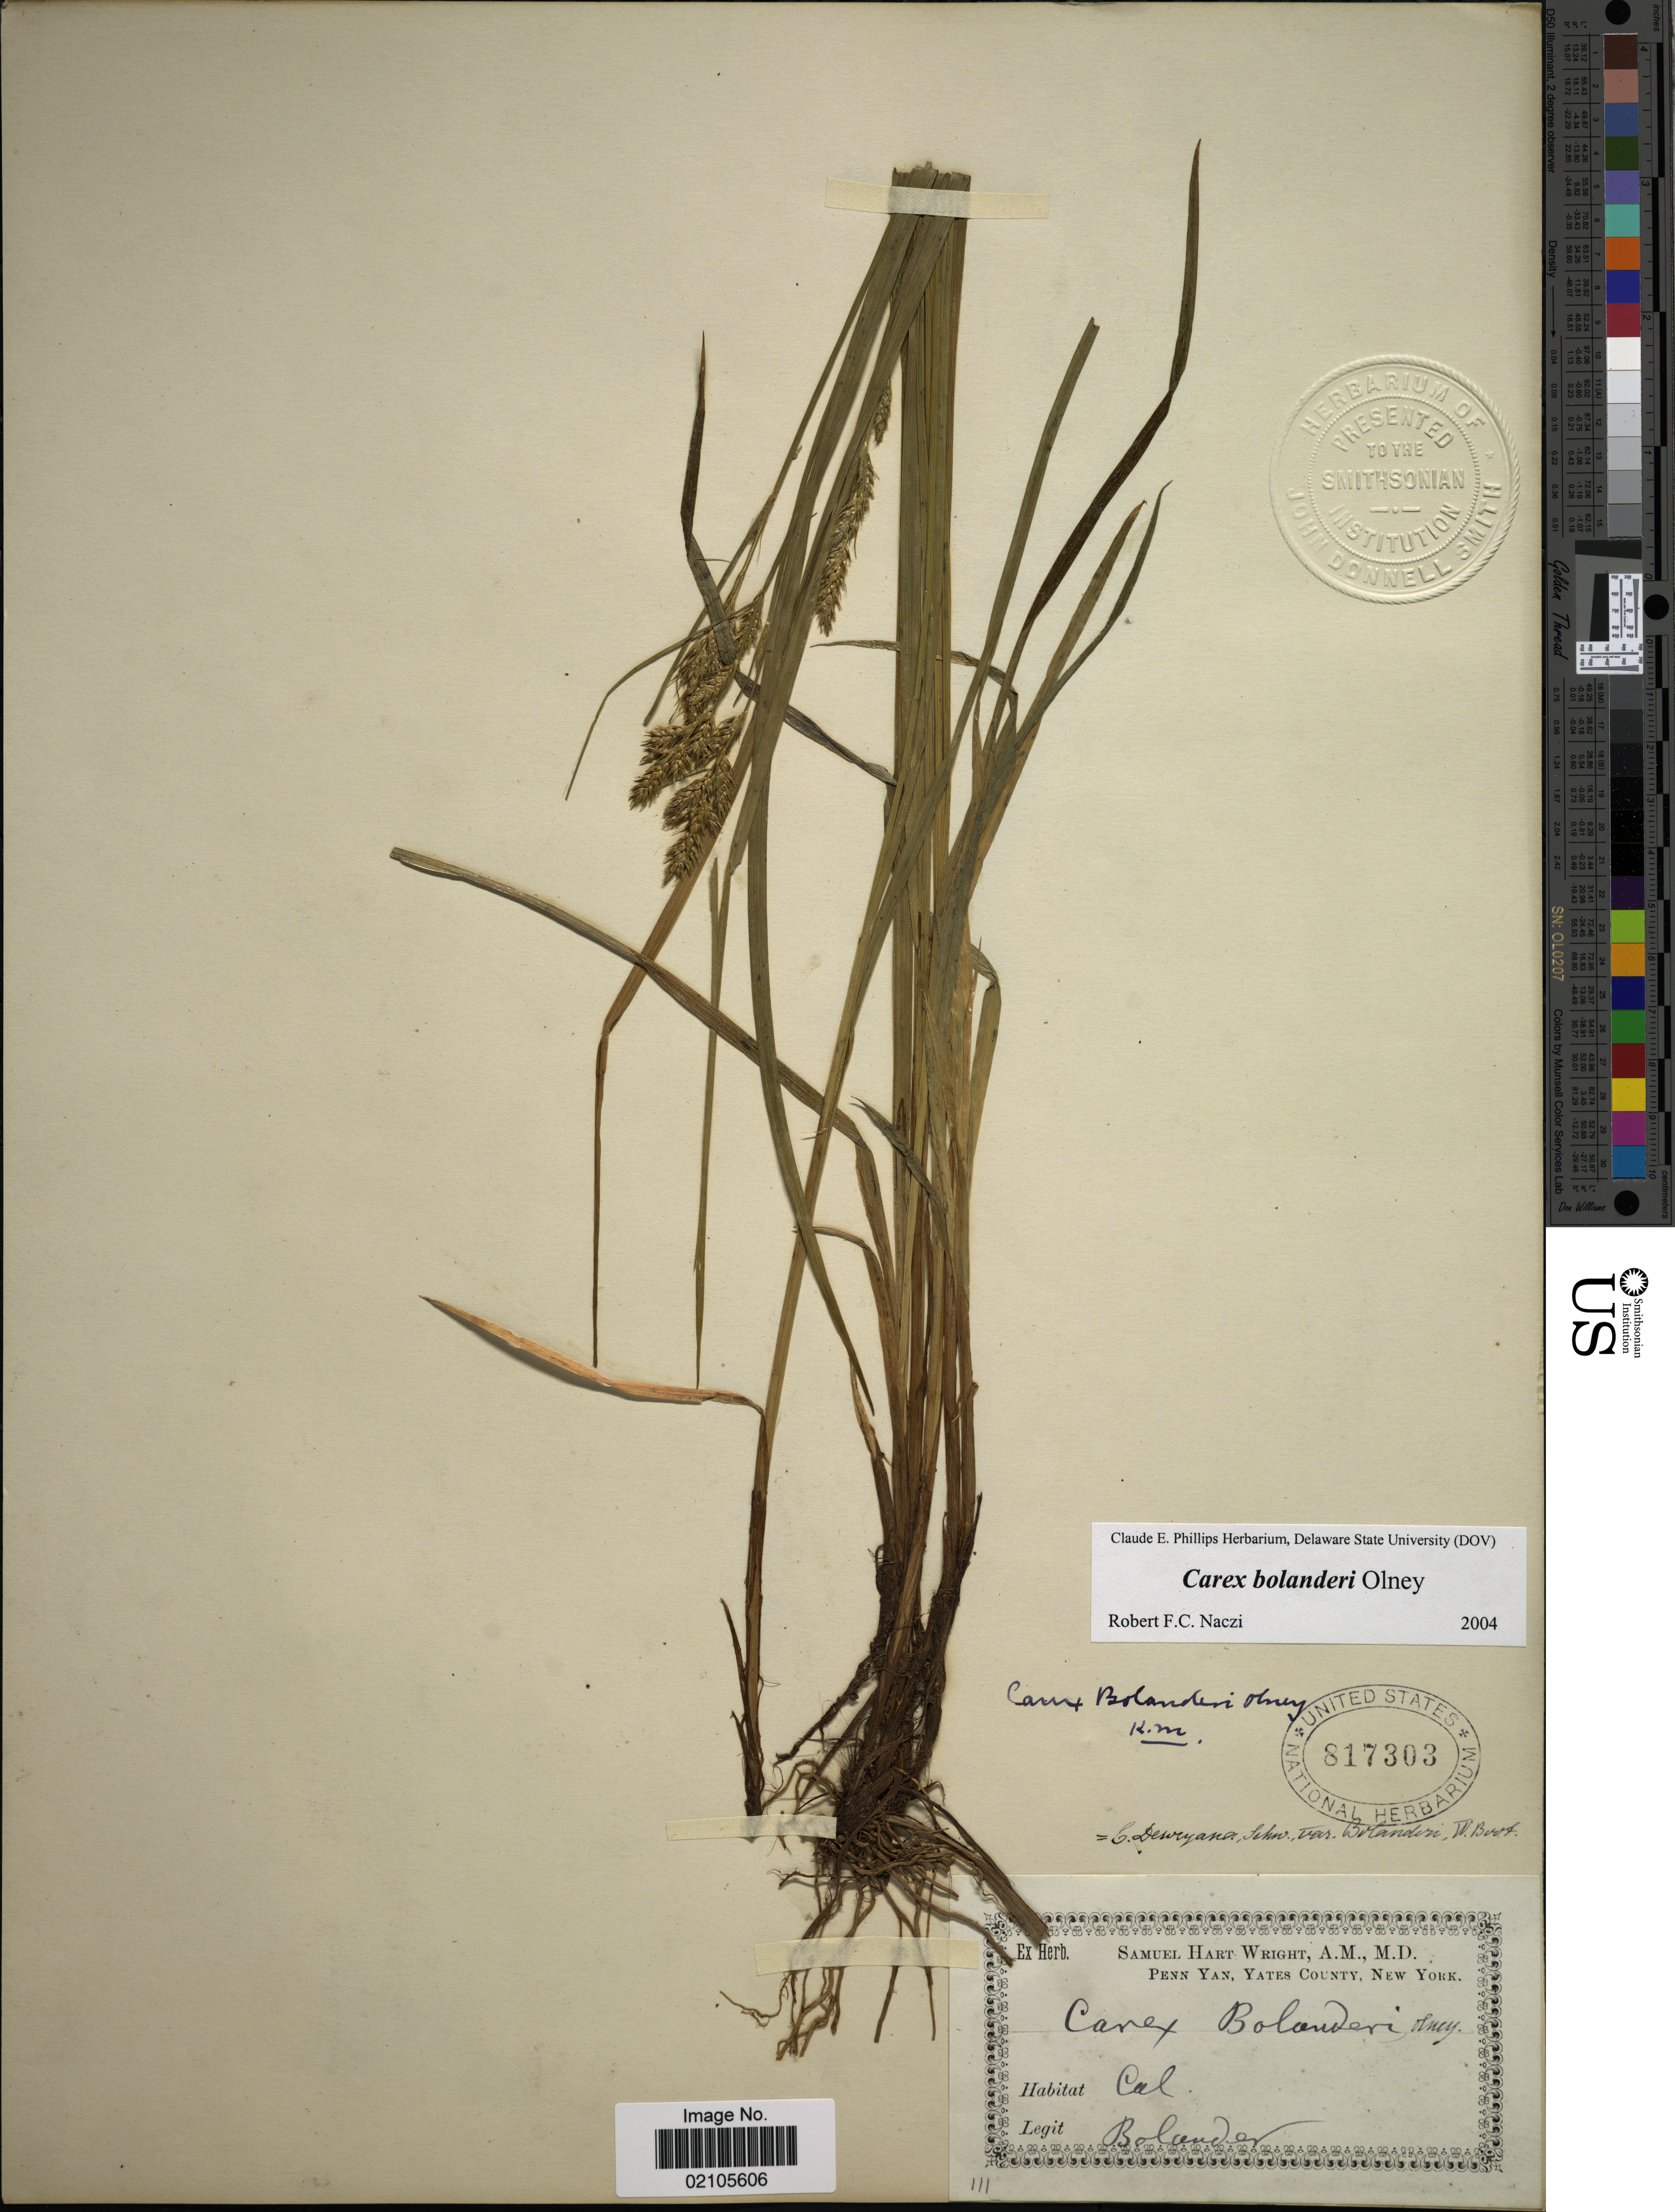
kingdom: Plantae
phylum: Tracheophyta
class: Liliopsida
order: Poales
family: Cyperaceae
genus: Carex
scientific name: Carex bolanderi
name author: Olney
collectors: -. Bolander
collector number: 111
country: United States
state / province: New York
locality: Penn Yan, Yates County, New York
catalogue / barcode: US 817303